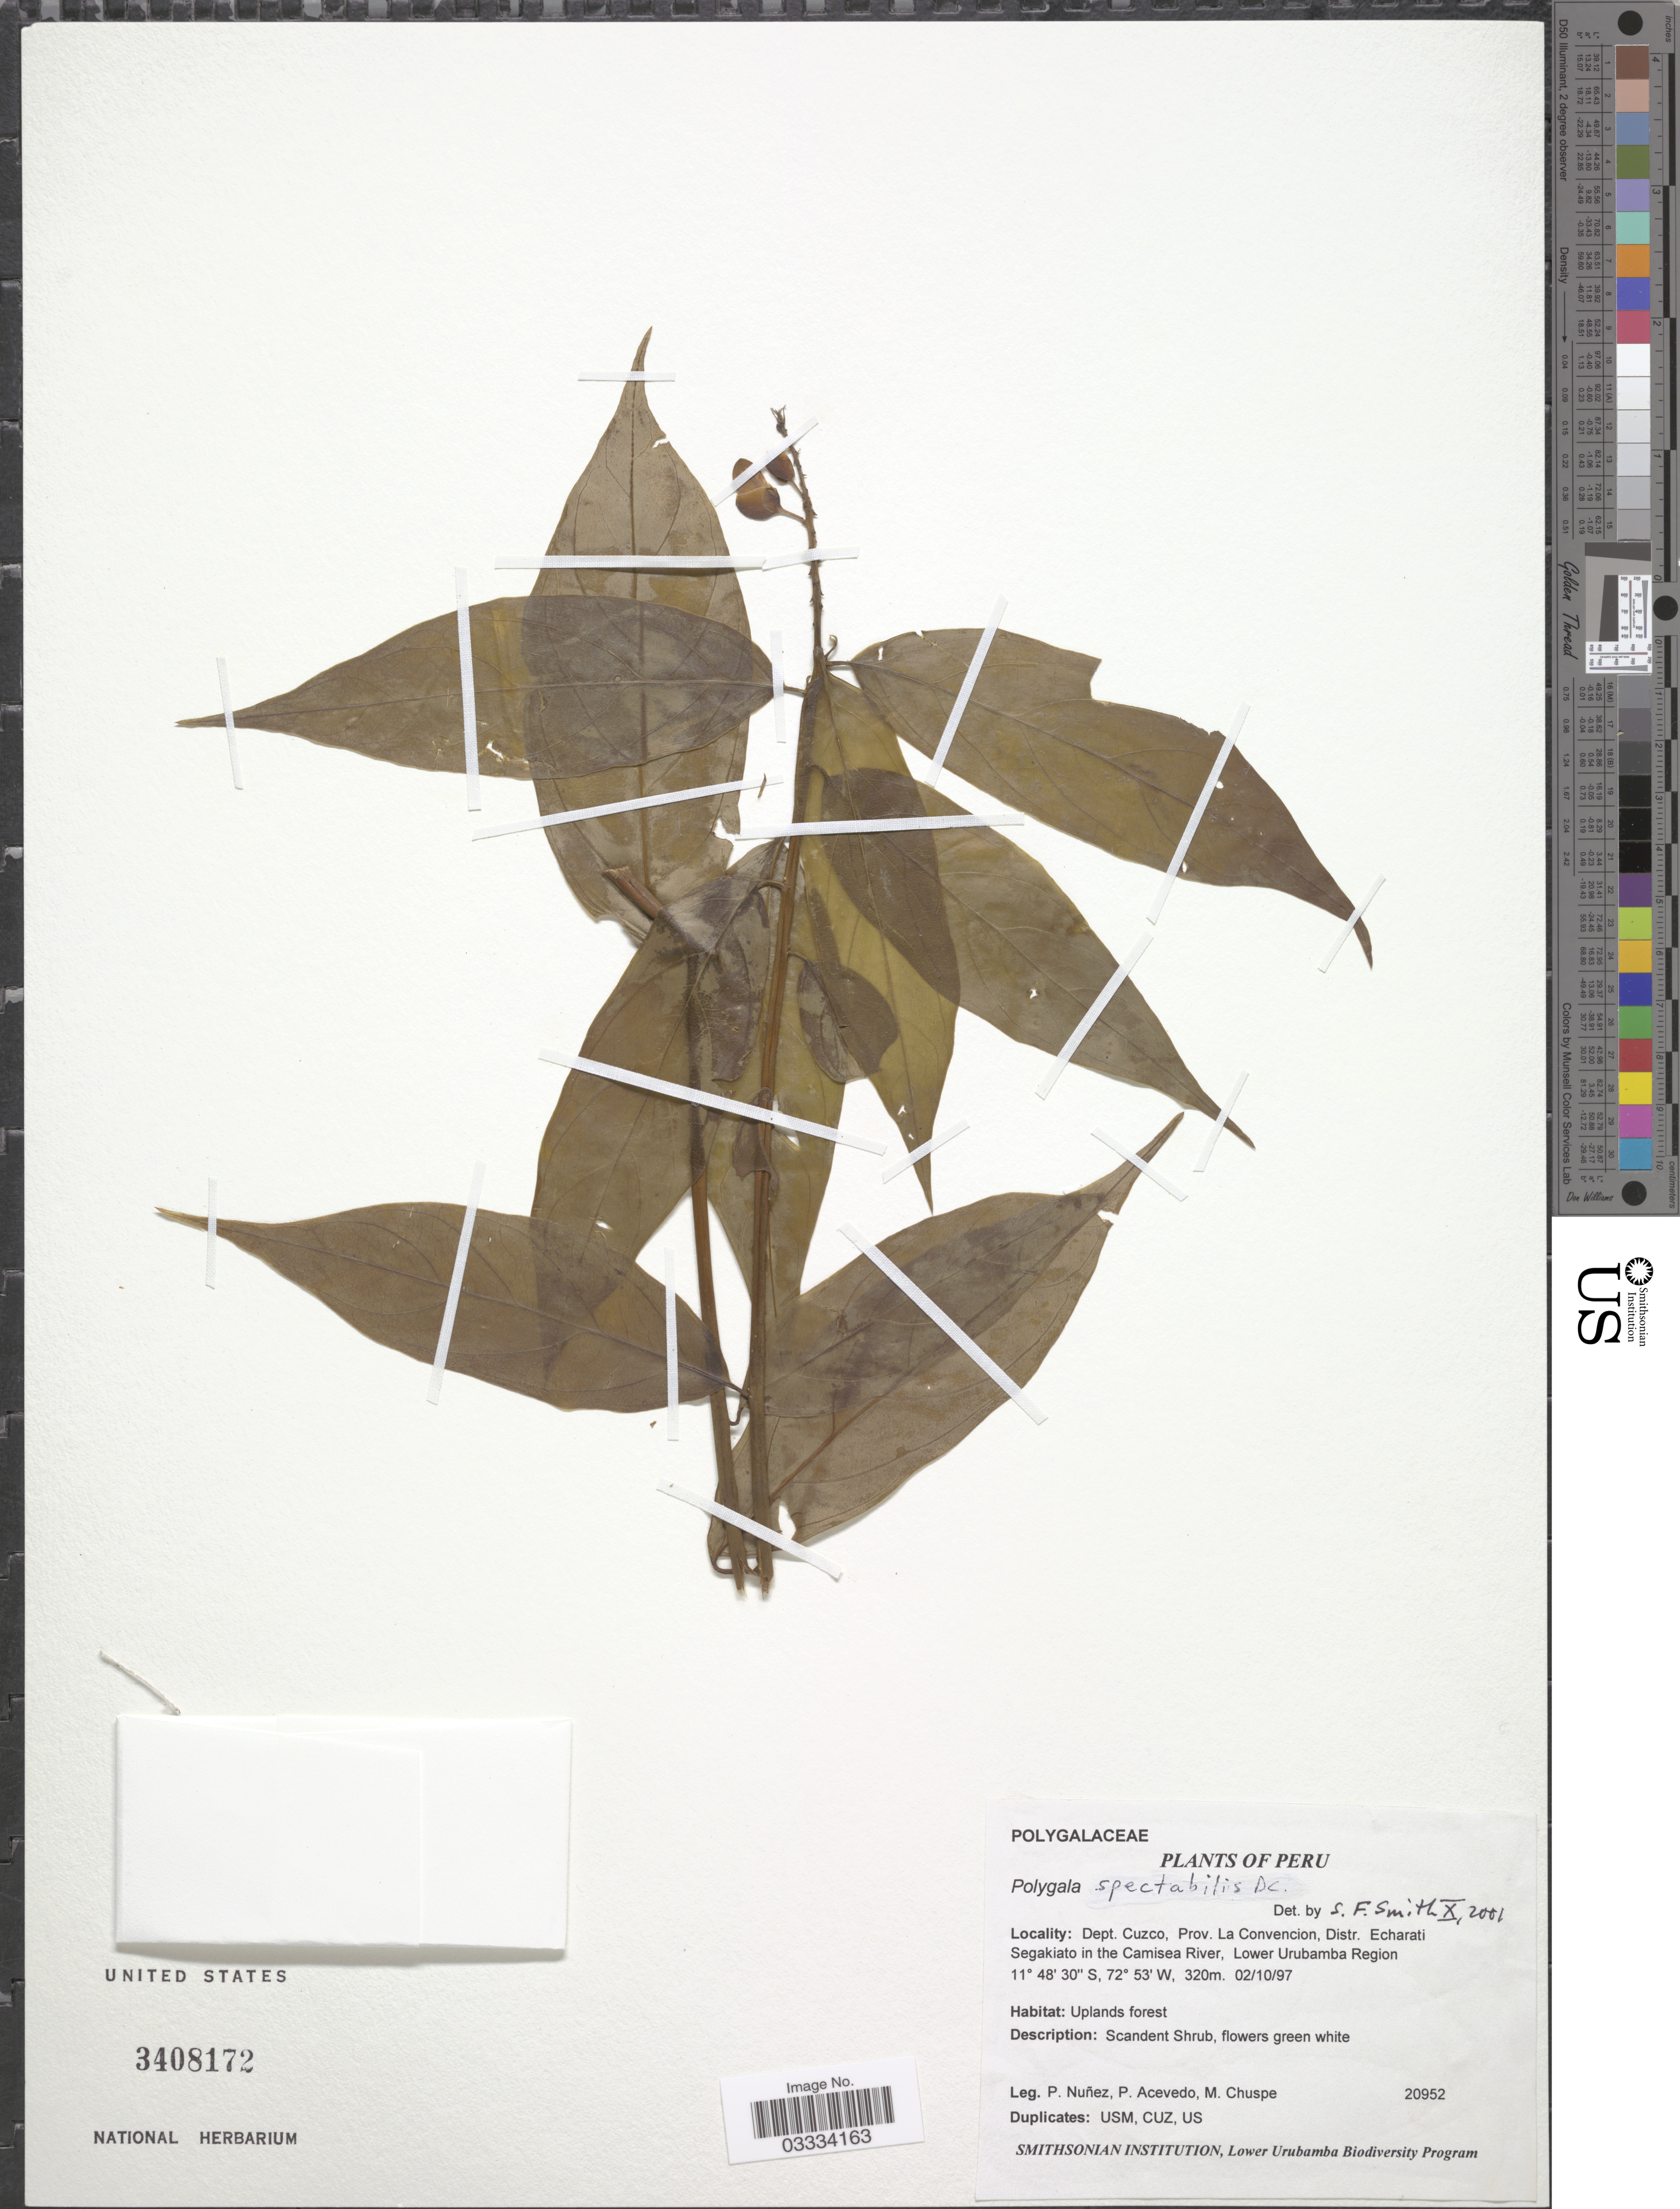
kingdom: Plantae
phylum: Tracheophyta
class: Magnoliopsida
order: Fabales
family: Polygalaceae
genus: Caamembeca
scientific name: Caamembeca spectabilis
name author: (DC.) J.F.B. Pastore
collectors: P. Nuñez V., P. Acevedo-Rodr. & M. Chuspe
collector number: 20952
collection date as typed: Transcribed d/m/y: 2/10/97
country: Peru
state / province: Cusco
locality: Dept. Cuzco, Prov. La Convencion, Distr. Echarati Segakiato in the Camisea River, Lower Urubamba Region.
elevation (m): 320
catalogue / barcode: US 3408172